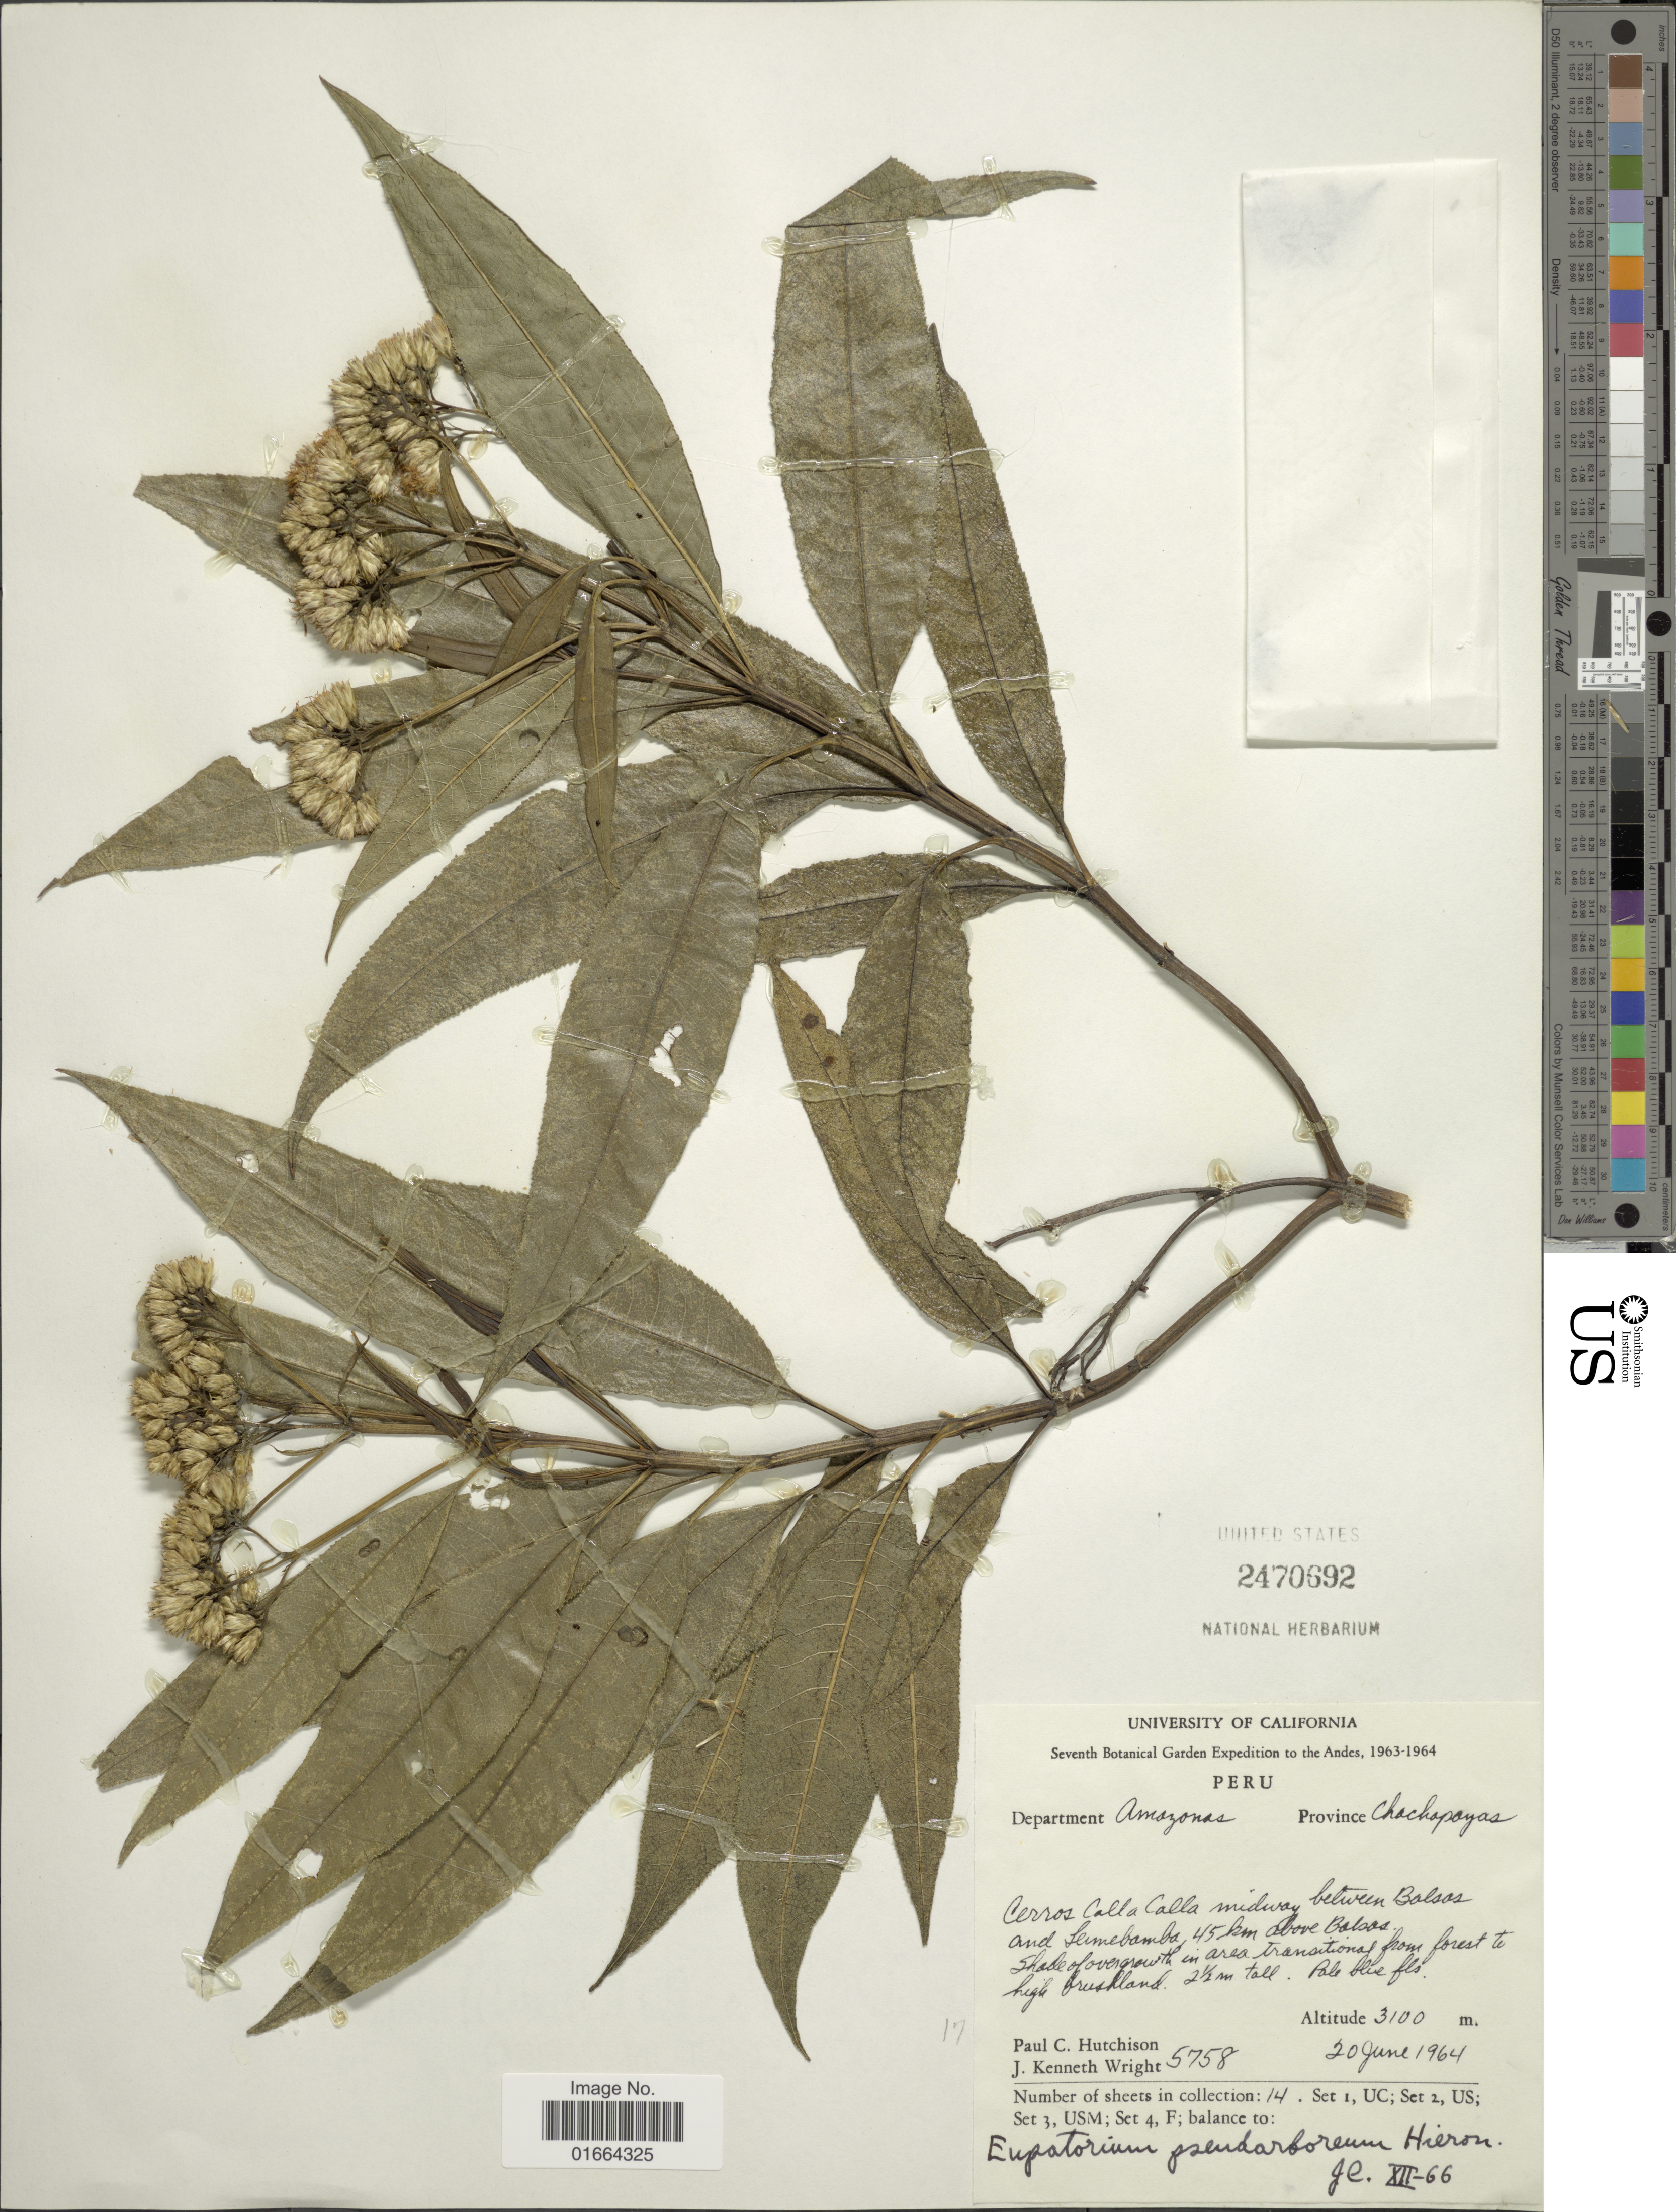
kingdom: Plantae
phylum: Tracheophyta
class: Magnoliopsida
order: Asterales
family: Asteraceae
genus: Aristeguietia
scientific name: Aristeguietia pseudarborea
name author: (Hieron.) R.M. King & H. Rob.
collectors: P. C. Hutchison & J. K. Wright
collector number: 5758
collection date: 1964-06-20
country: Peru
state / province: Amazonas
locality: Cerros Calla Calla midway between Balsas and Leimebamba, 45 km. above Balsas, Province Chachapoyas, Andes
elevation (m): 3100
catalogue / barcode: US 2470692